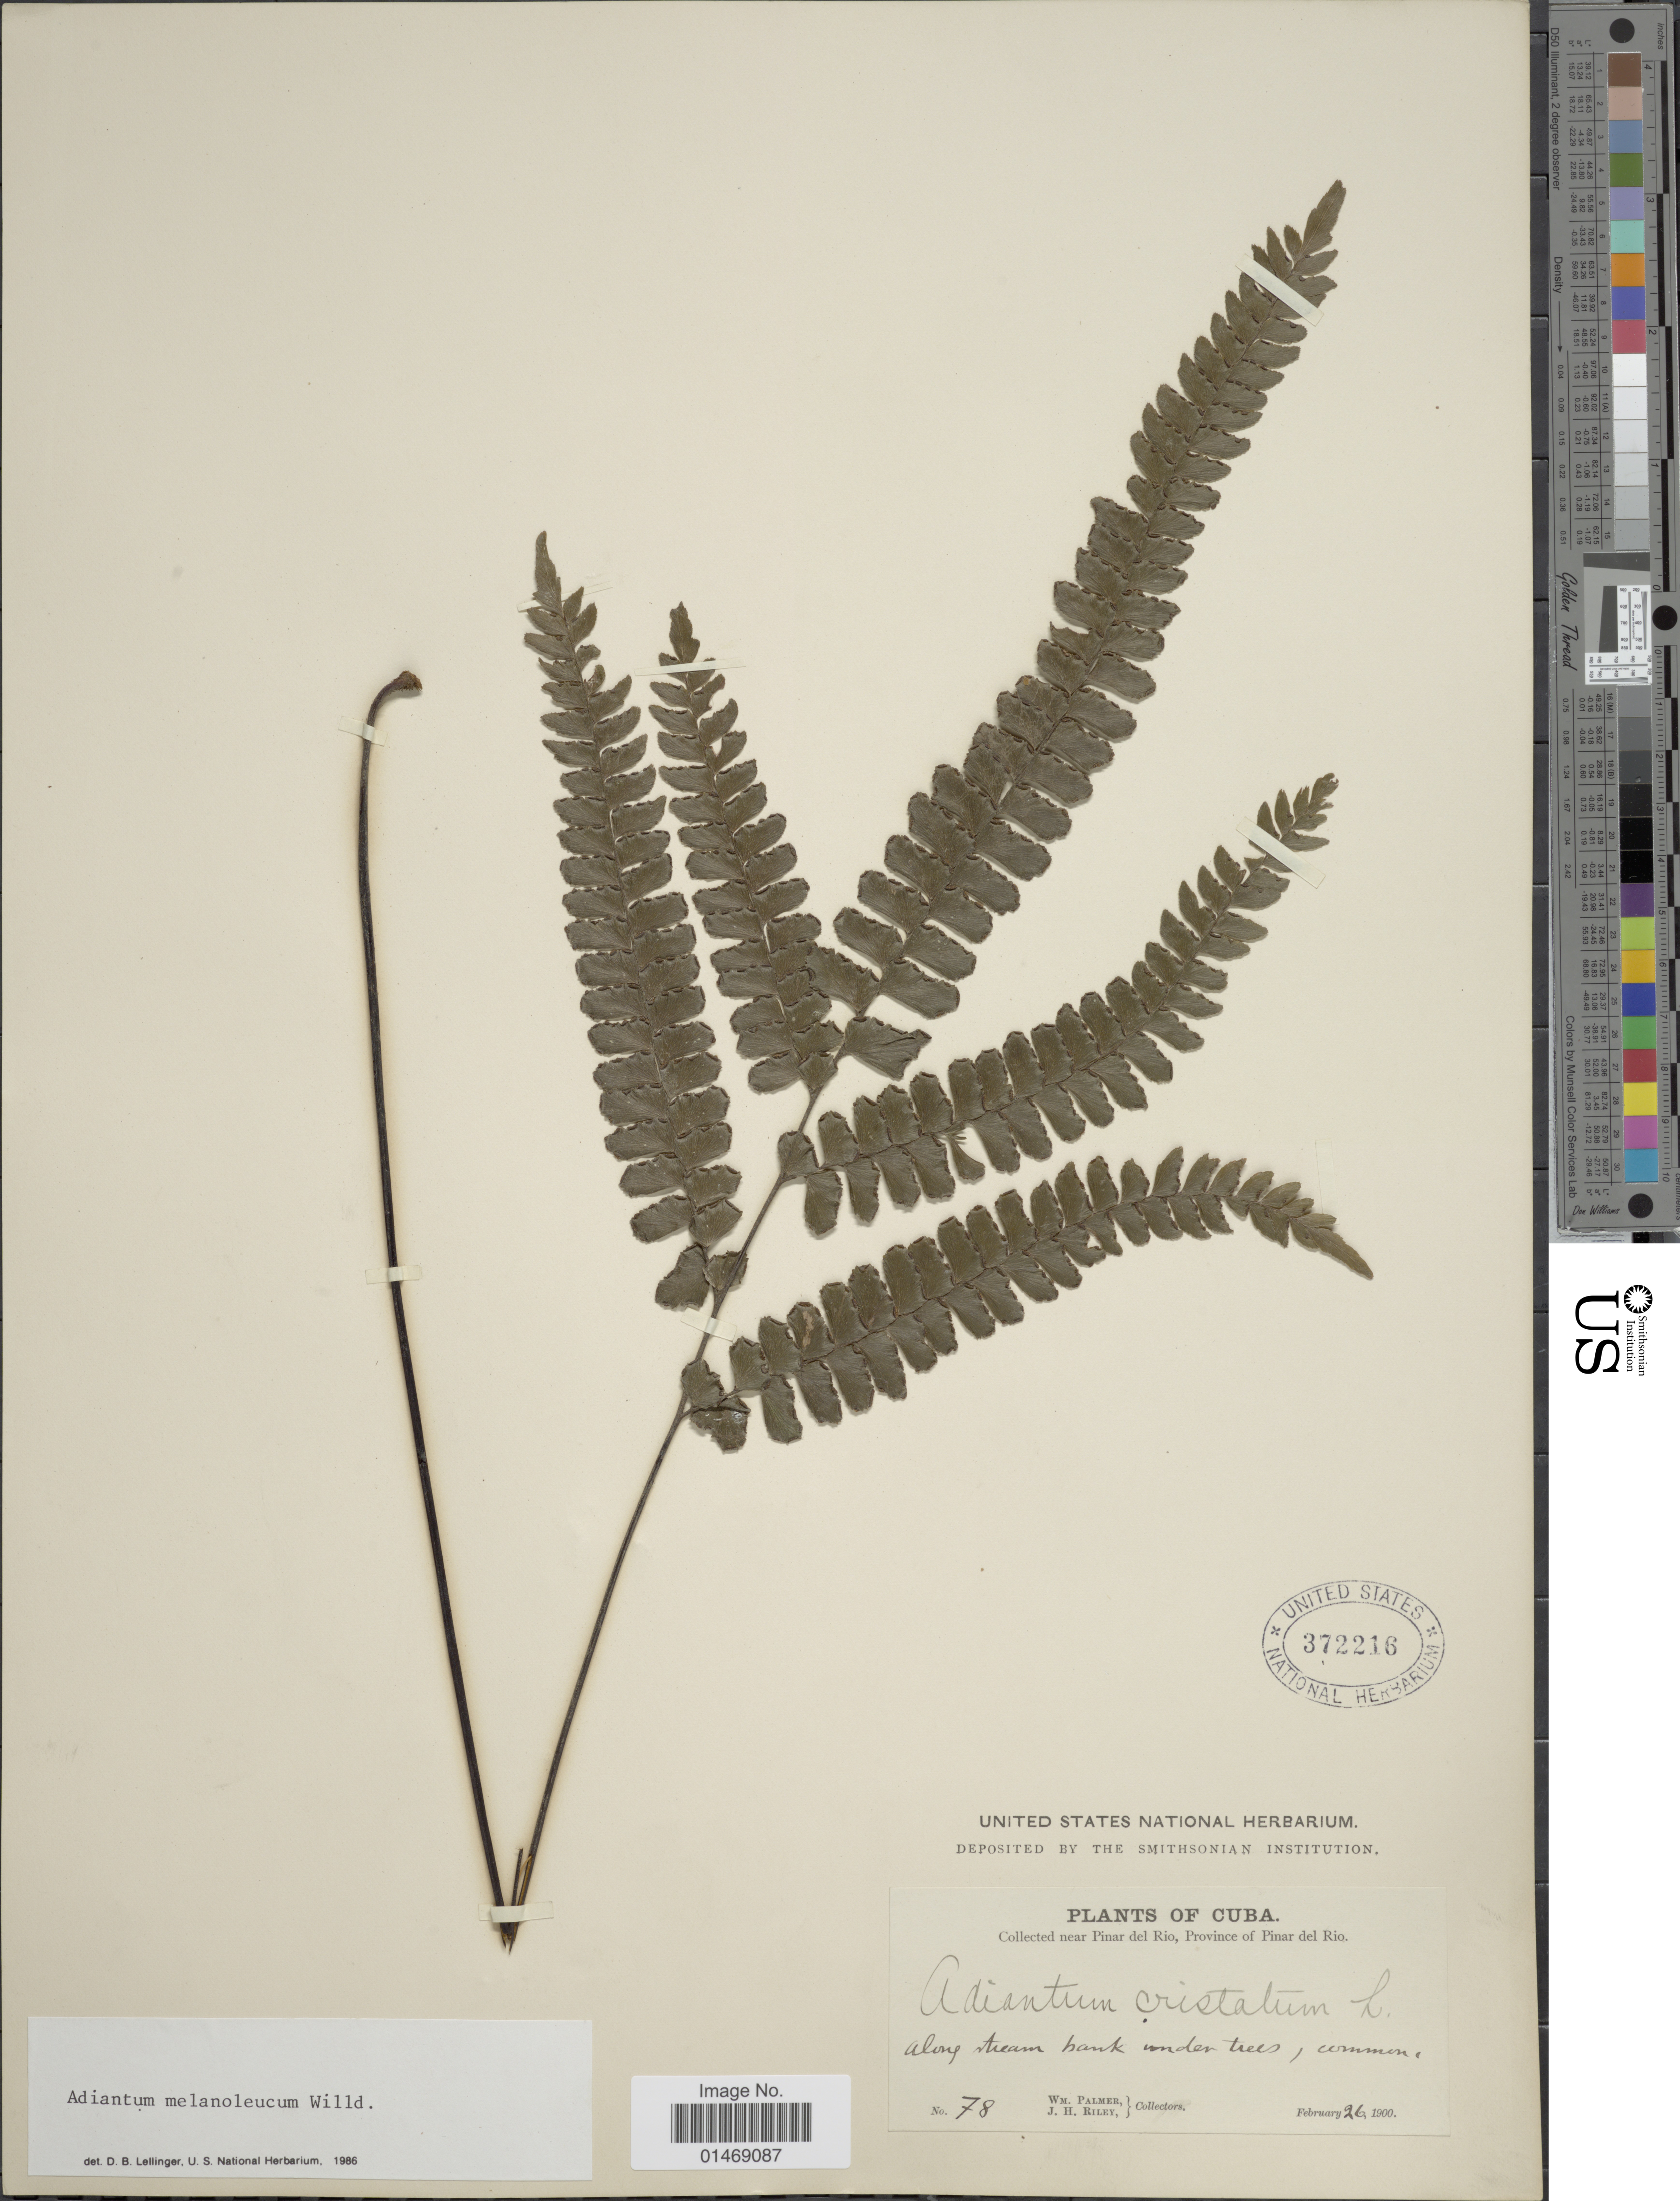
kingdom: Plantae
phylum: Tracheophyta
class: Polypodiopsida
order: Polypodiales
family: Pteridaceae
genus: Adiantum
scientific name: Adiantum melanoleucum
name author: Willd.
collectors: W. Palmer & J. H. Riley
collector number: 78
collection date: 1900-02-26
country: Cuba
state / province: Pinar del Río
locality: Near Pinar del Rio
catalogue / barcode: US 372216